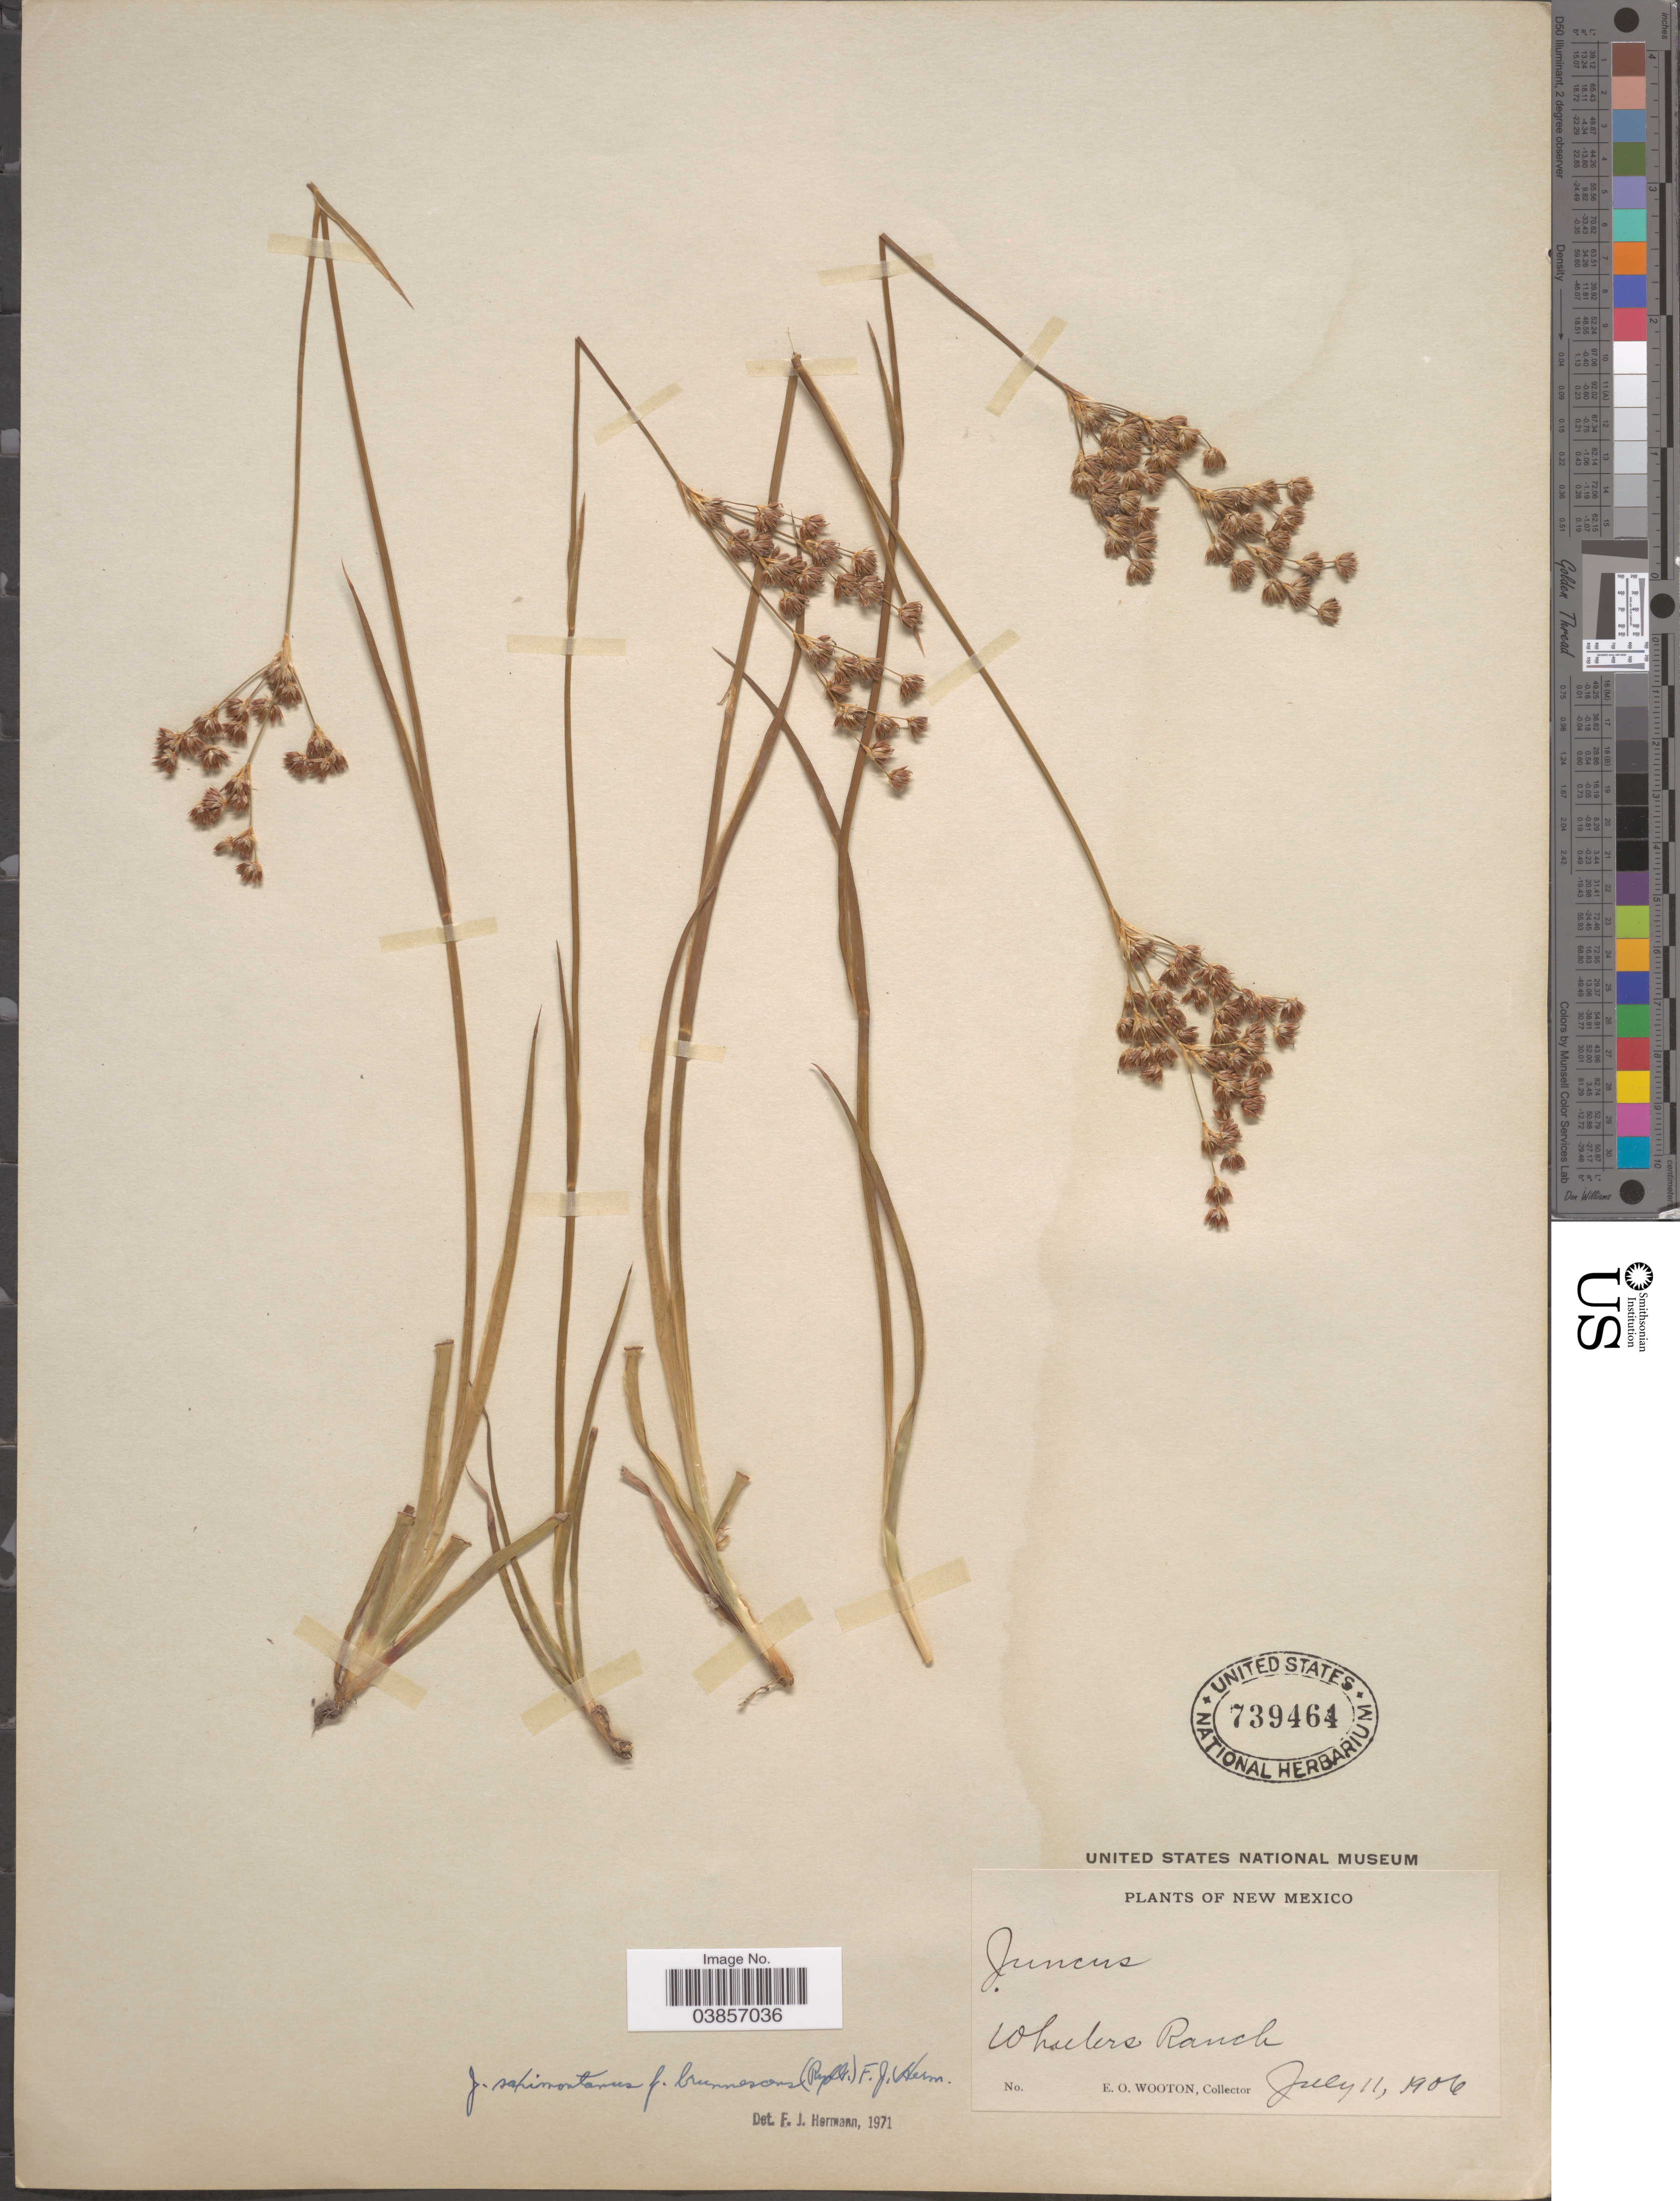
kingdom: Plantae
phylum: Tracheophyta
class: Liliopsida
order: Poales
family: Juncaceae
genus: Juncus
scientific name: Juncus saximontanus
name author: A. Nelson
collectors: E. O. Wooton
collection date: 1906-07-11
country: United States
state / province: New Mexico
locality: Wheelers Ranch.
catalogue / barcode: US 739464